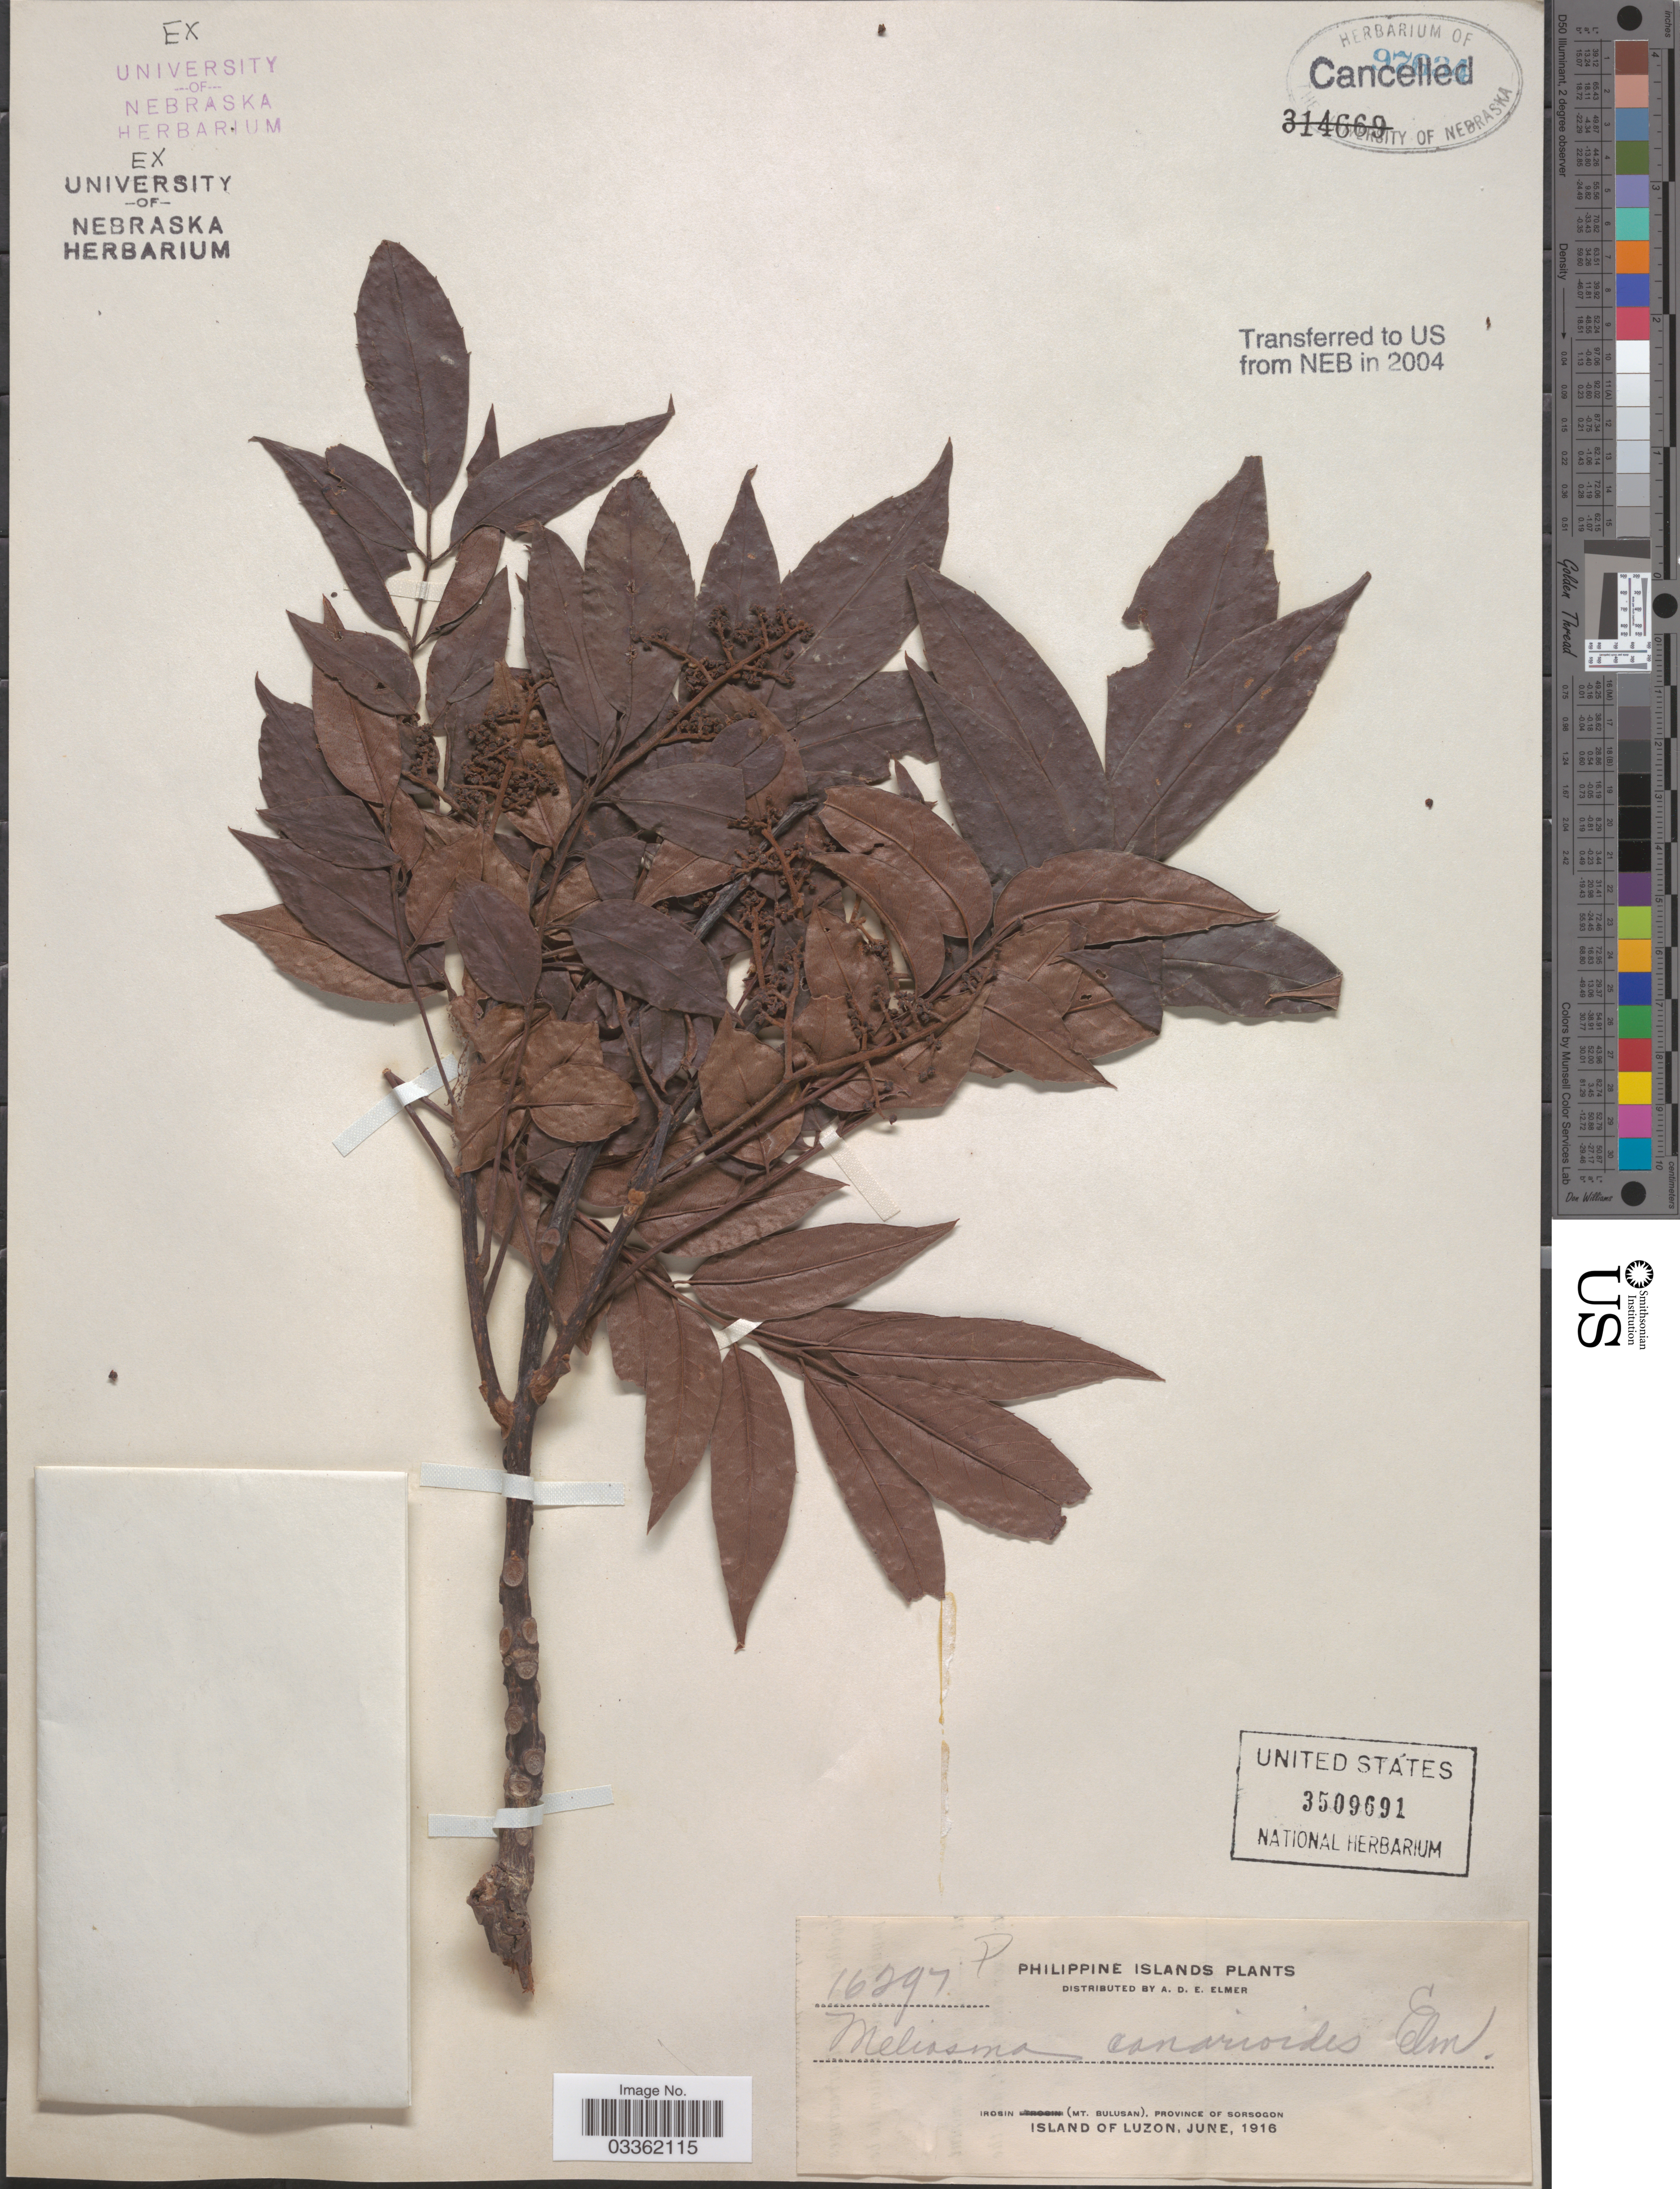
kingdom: Plantae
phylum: Tracheophyta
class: Magnoliopsida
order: Proteales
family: Sabiaceae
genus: Meliosma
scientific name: Meliosma cannarioides Elmer, nom. inval.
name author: Elmer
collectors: A. D. E. Elmer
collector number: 16297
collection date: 1916-06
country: Philippines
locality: Irosin (Mt. Bulusan). Province of Sorsogon. Island of Luzon.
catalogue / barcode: US 3509691